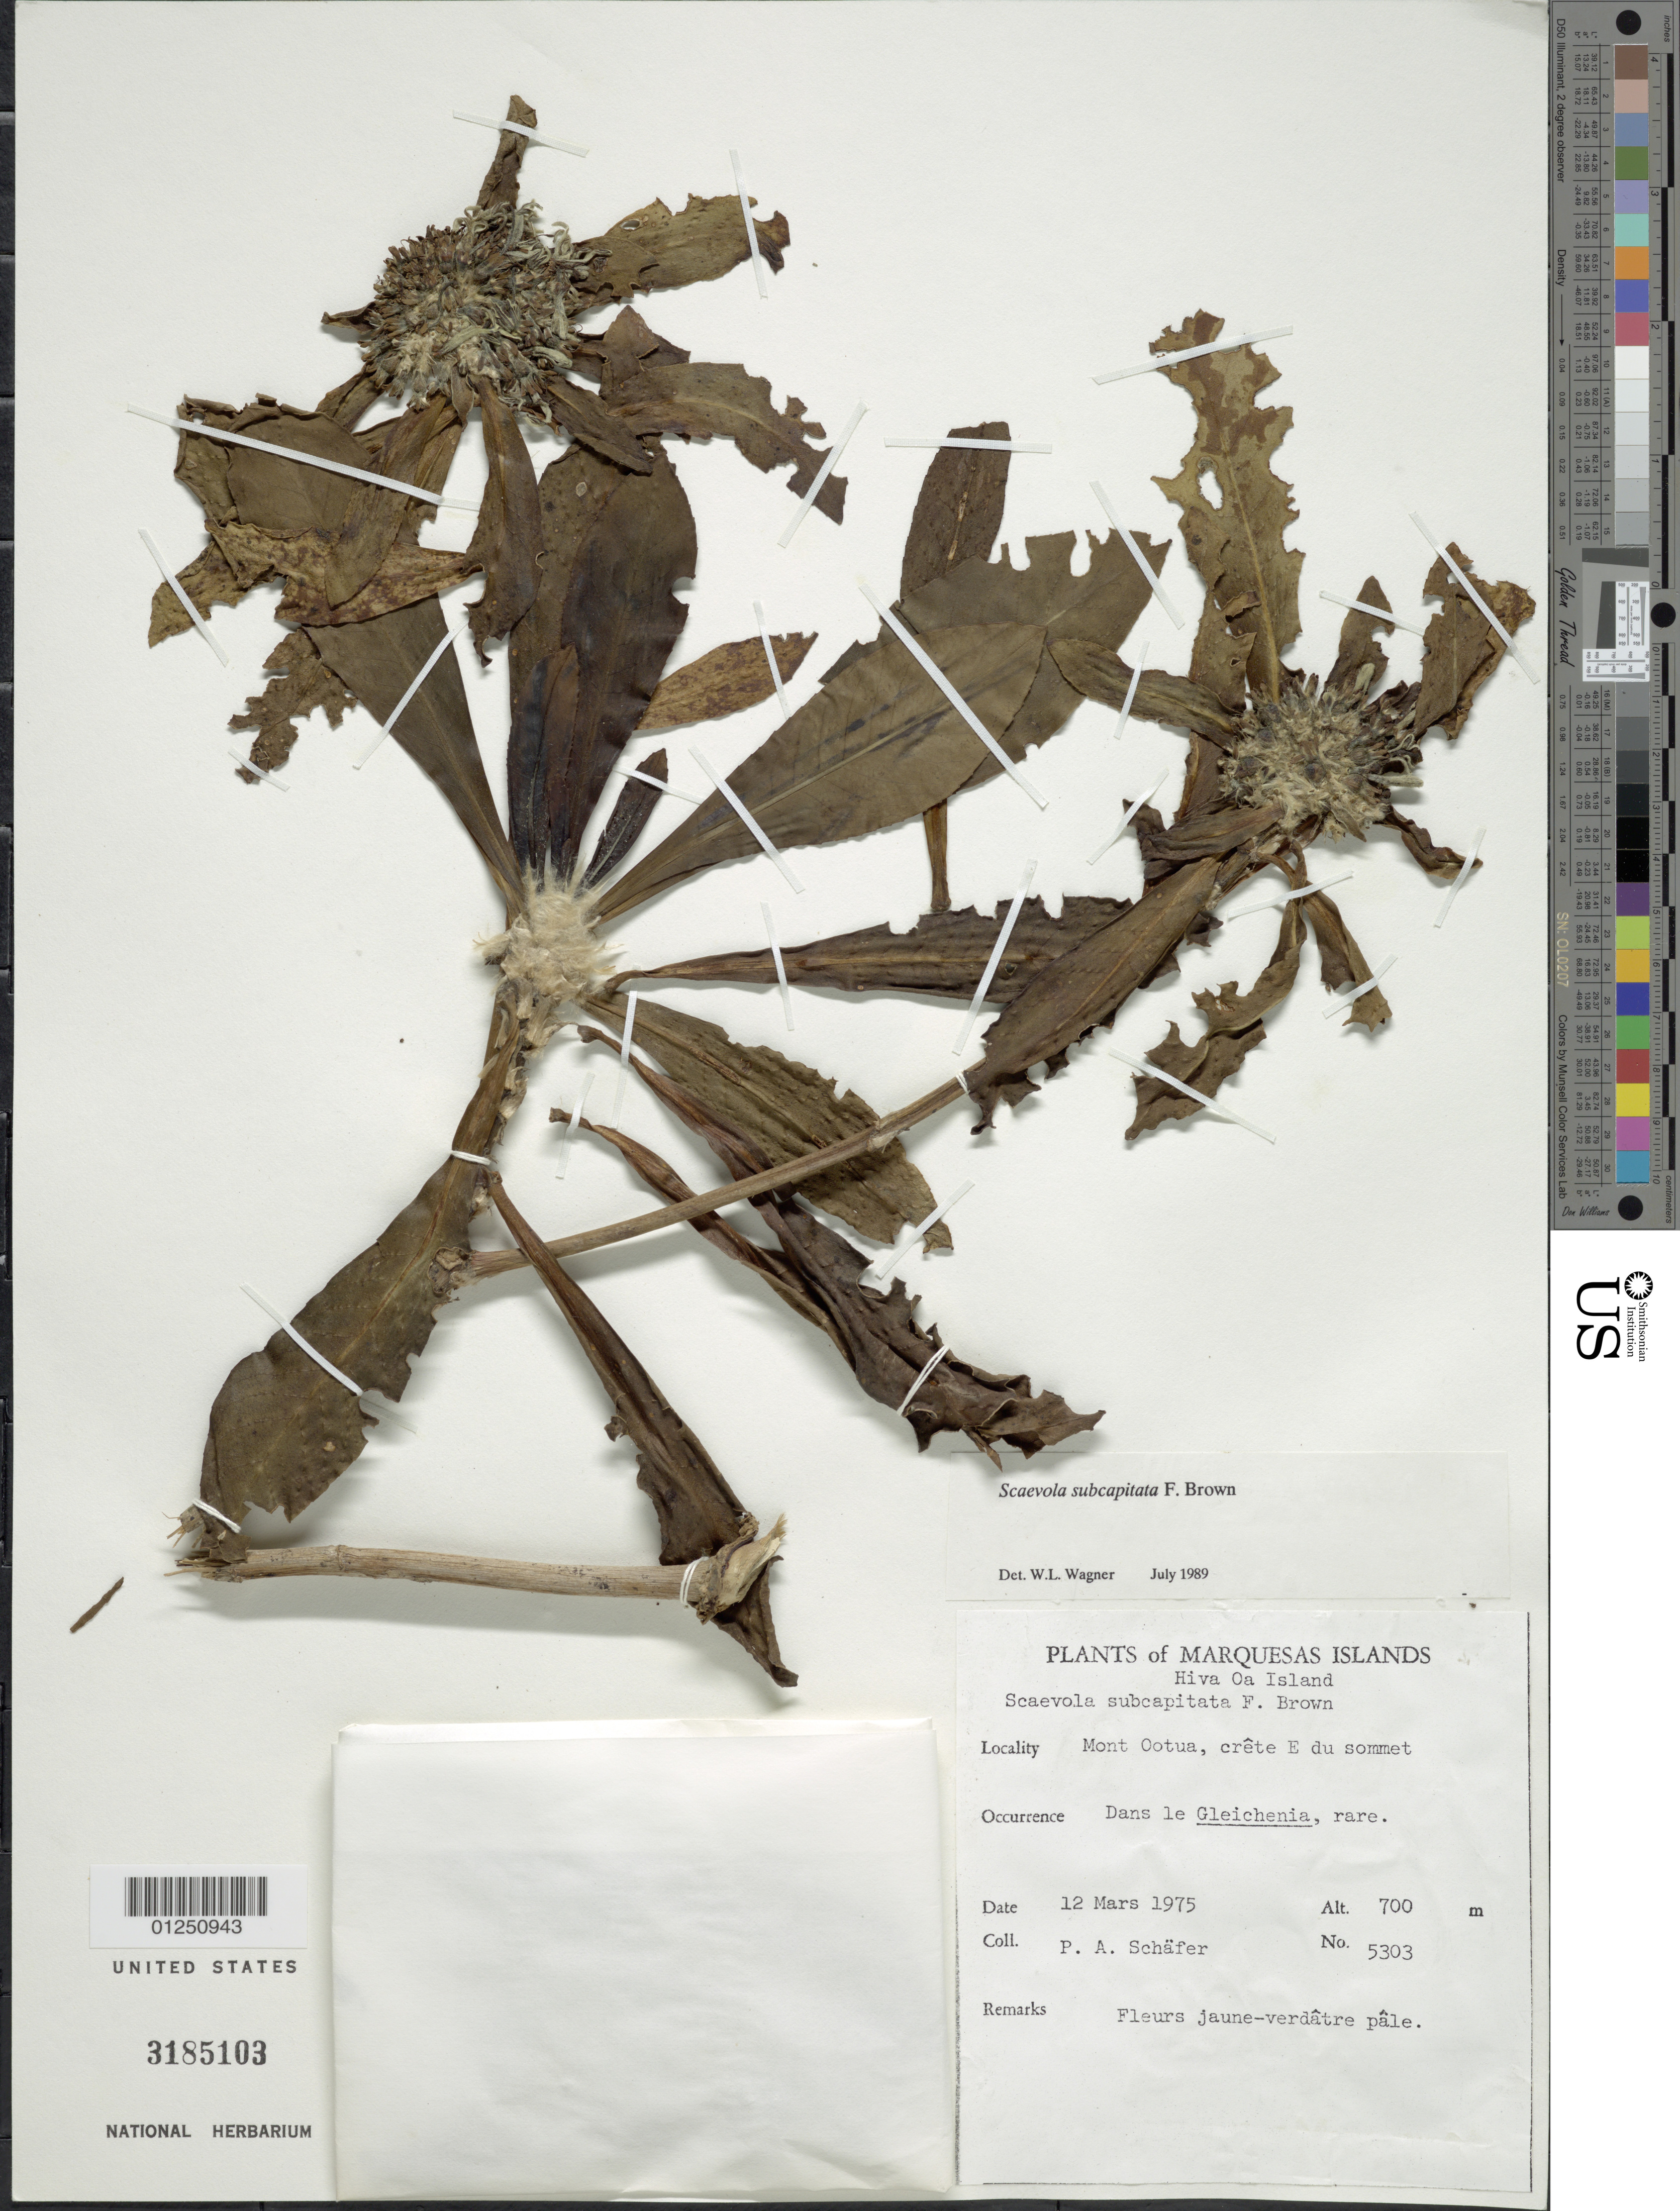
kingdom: Plantae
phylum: Tracheophyta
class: Magnoliopsida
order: Asterales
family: Goodeniaceae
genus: Scaevola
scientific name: Scaevola subcapitata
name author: F. Br.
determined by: Wagner, W. L., (BOT), Smithsonian Institution - National Museum of Natural History (UNITED STATES)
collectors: P. A. Schäfer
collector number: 5303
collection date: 1975-03-12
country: French Polynesia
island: Hiva Oa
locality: Mt. Ootua, crête E du sommet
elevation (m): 700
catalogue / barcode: US 3185103